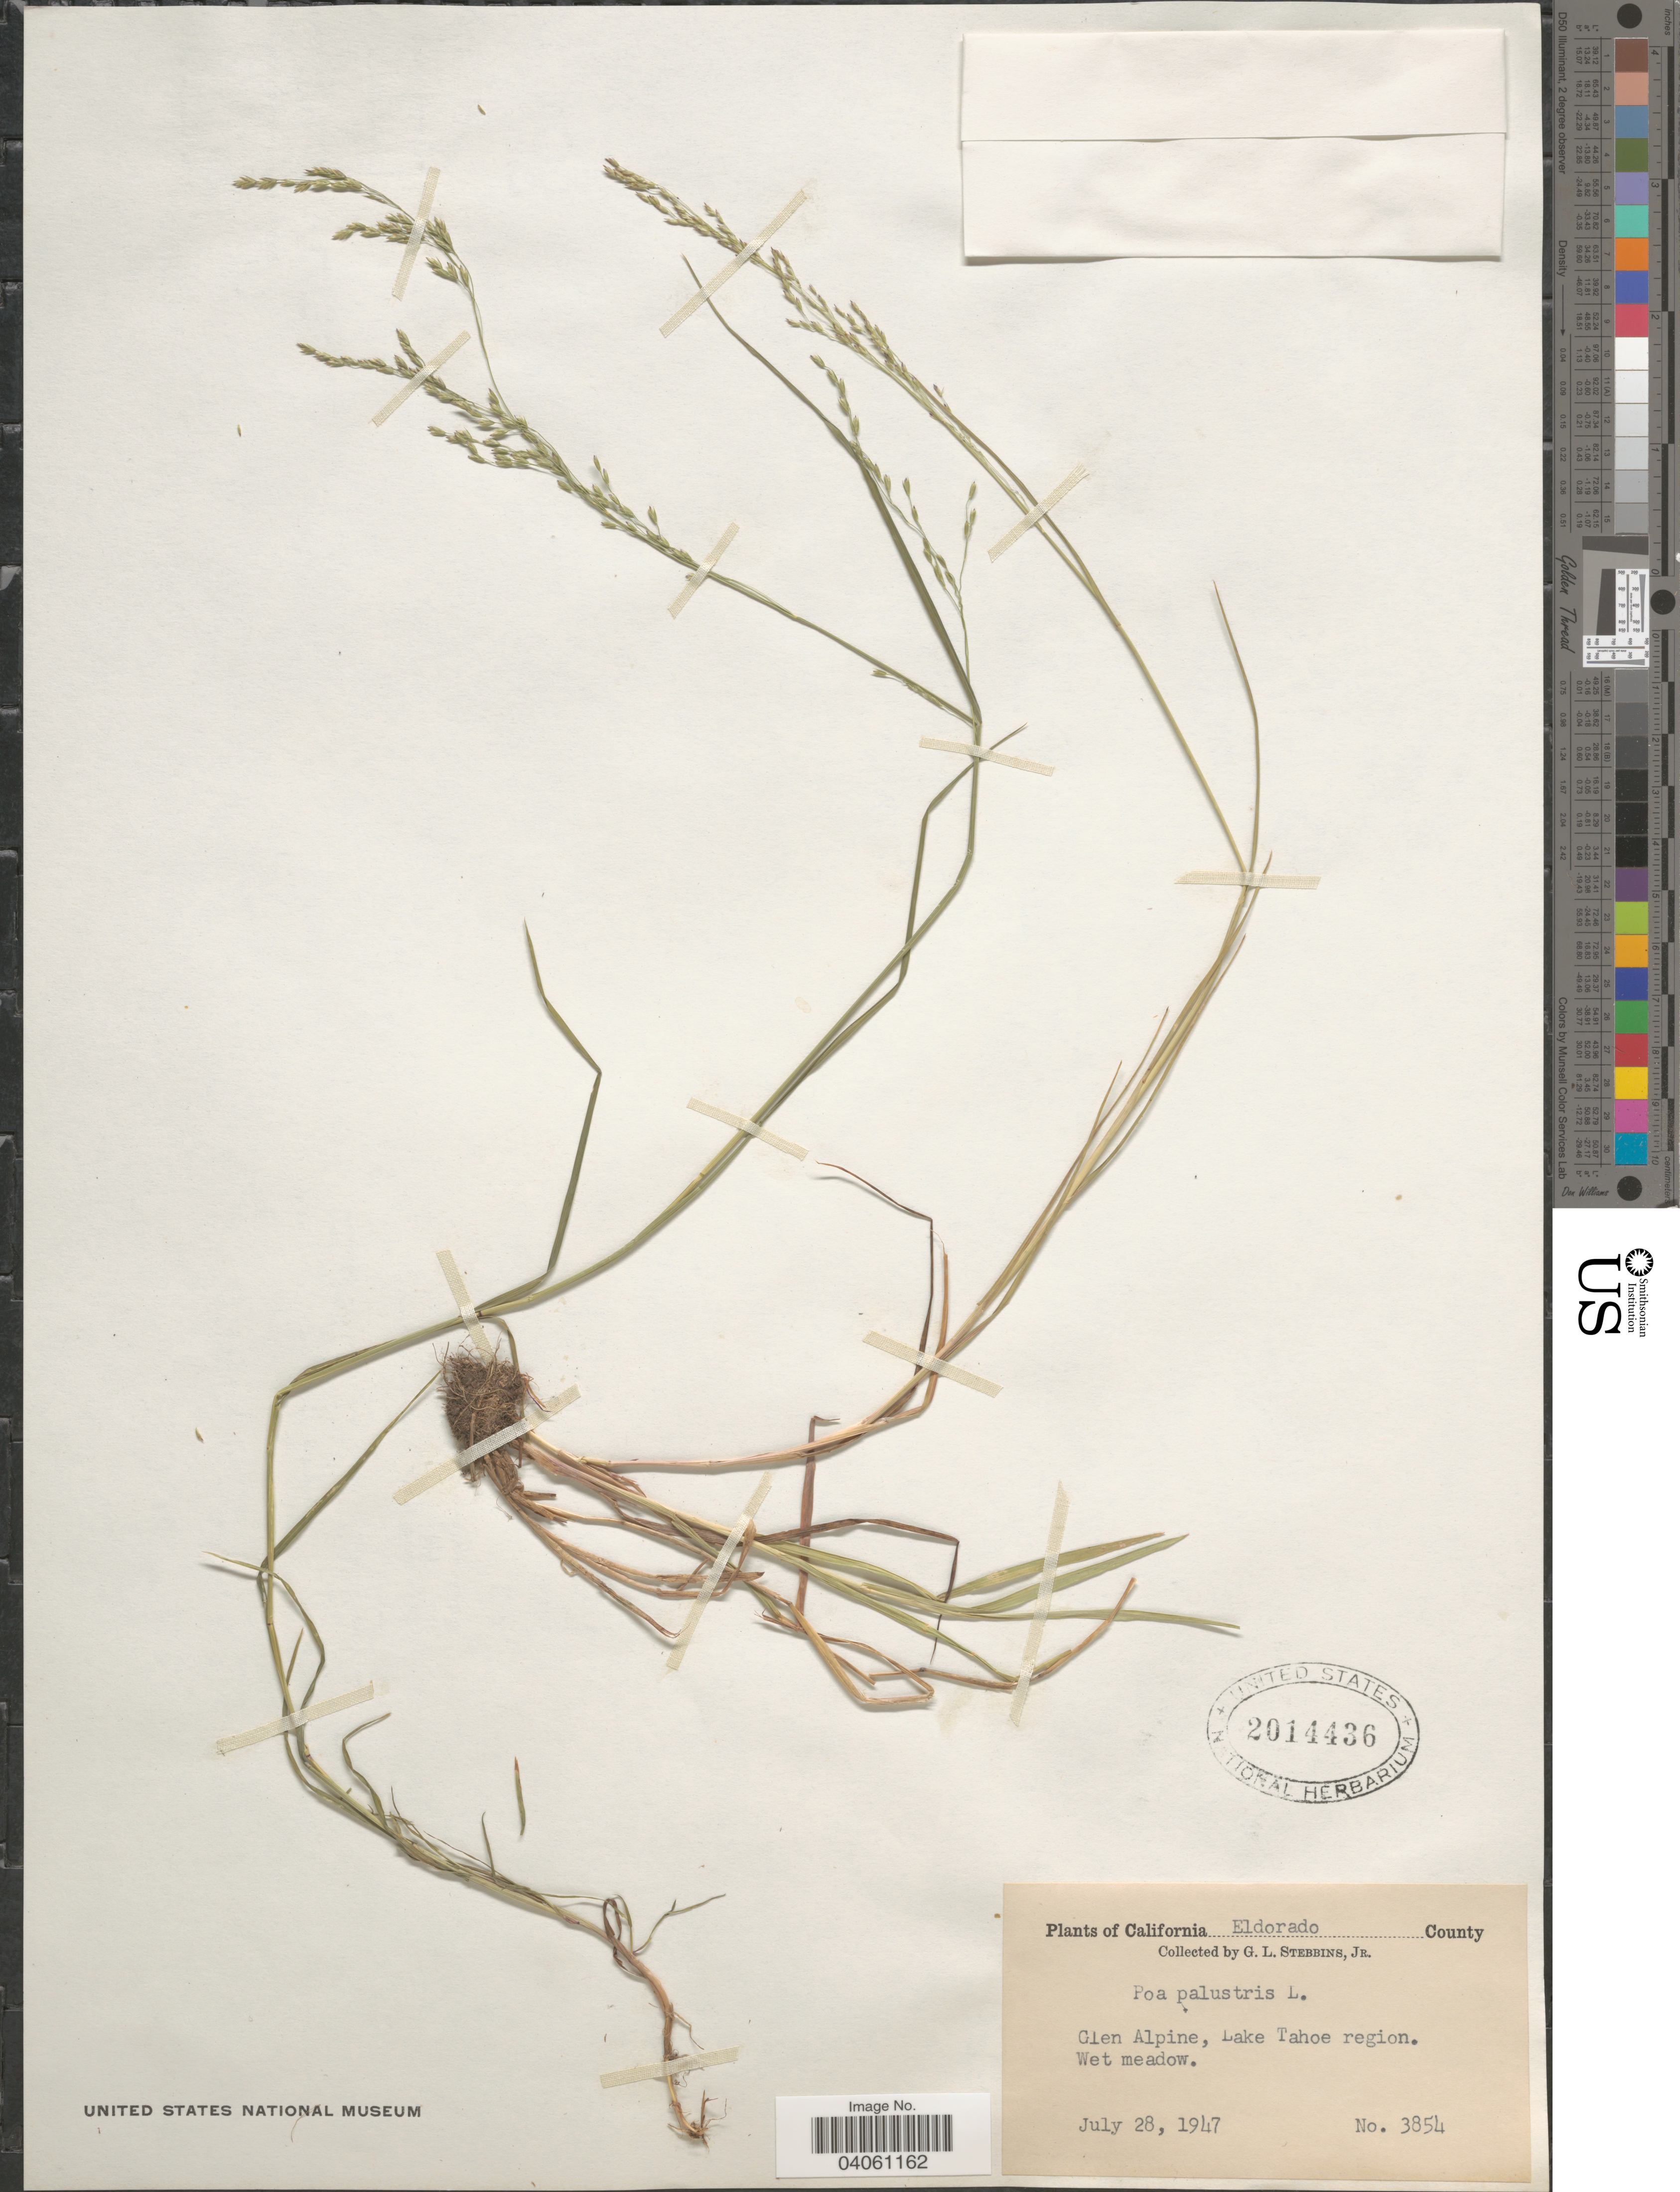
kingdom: Plantae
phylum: Tracheophyta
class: Liliopsida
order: Poales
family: Poaceae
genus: Poa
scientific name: Poa palustris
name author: L.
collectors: G. L. Stebbins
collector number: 3854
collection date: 1947-07-28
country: United States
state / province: California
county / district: El Dorado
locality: Eldorado County. Glen Alpine, Lake Tahoe region.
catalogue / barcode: US 2014436